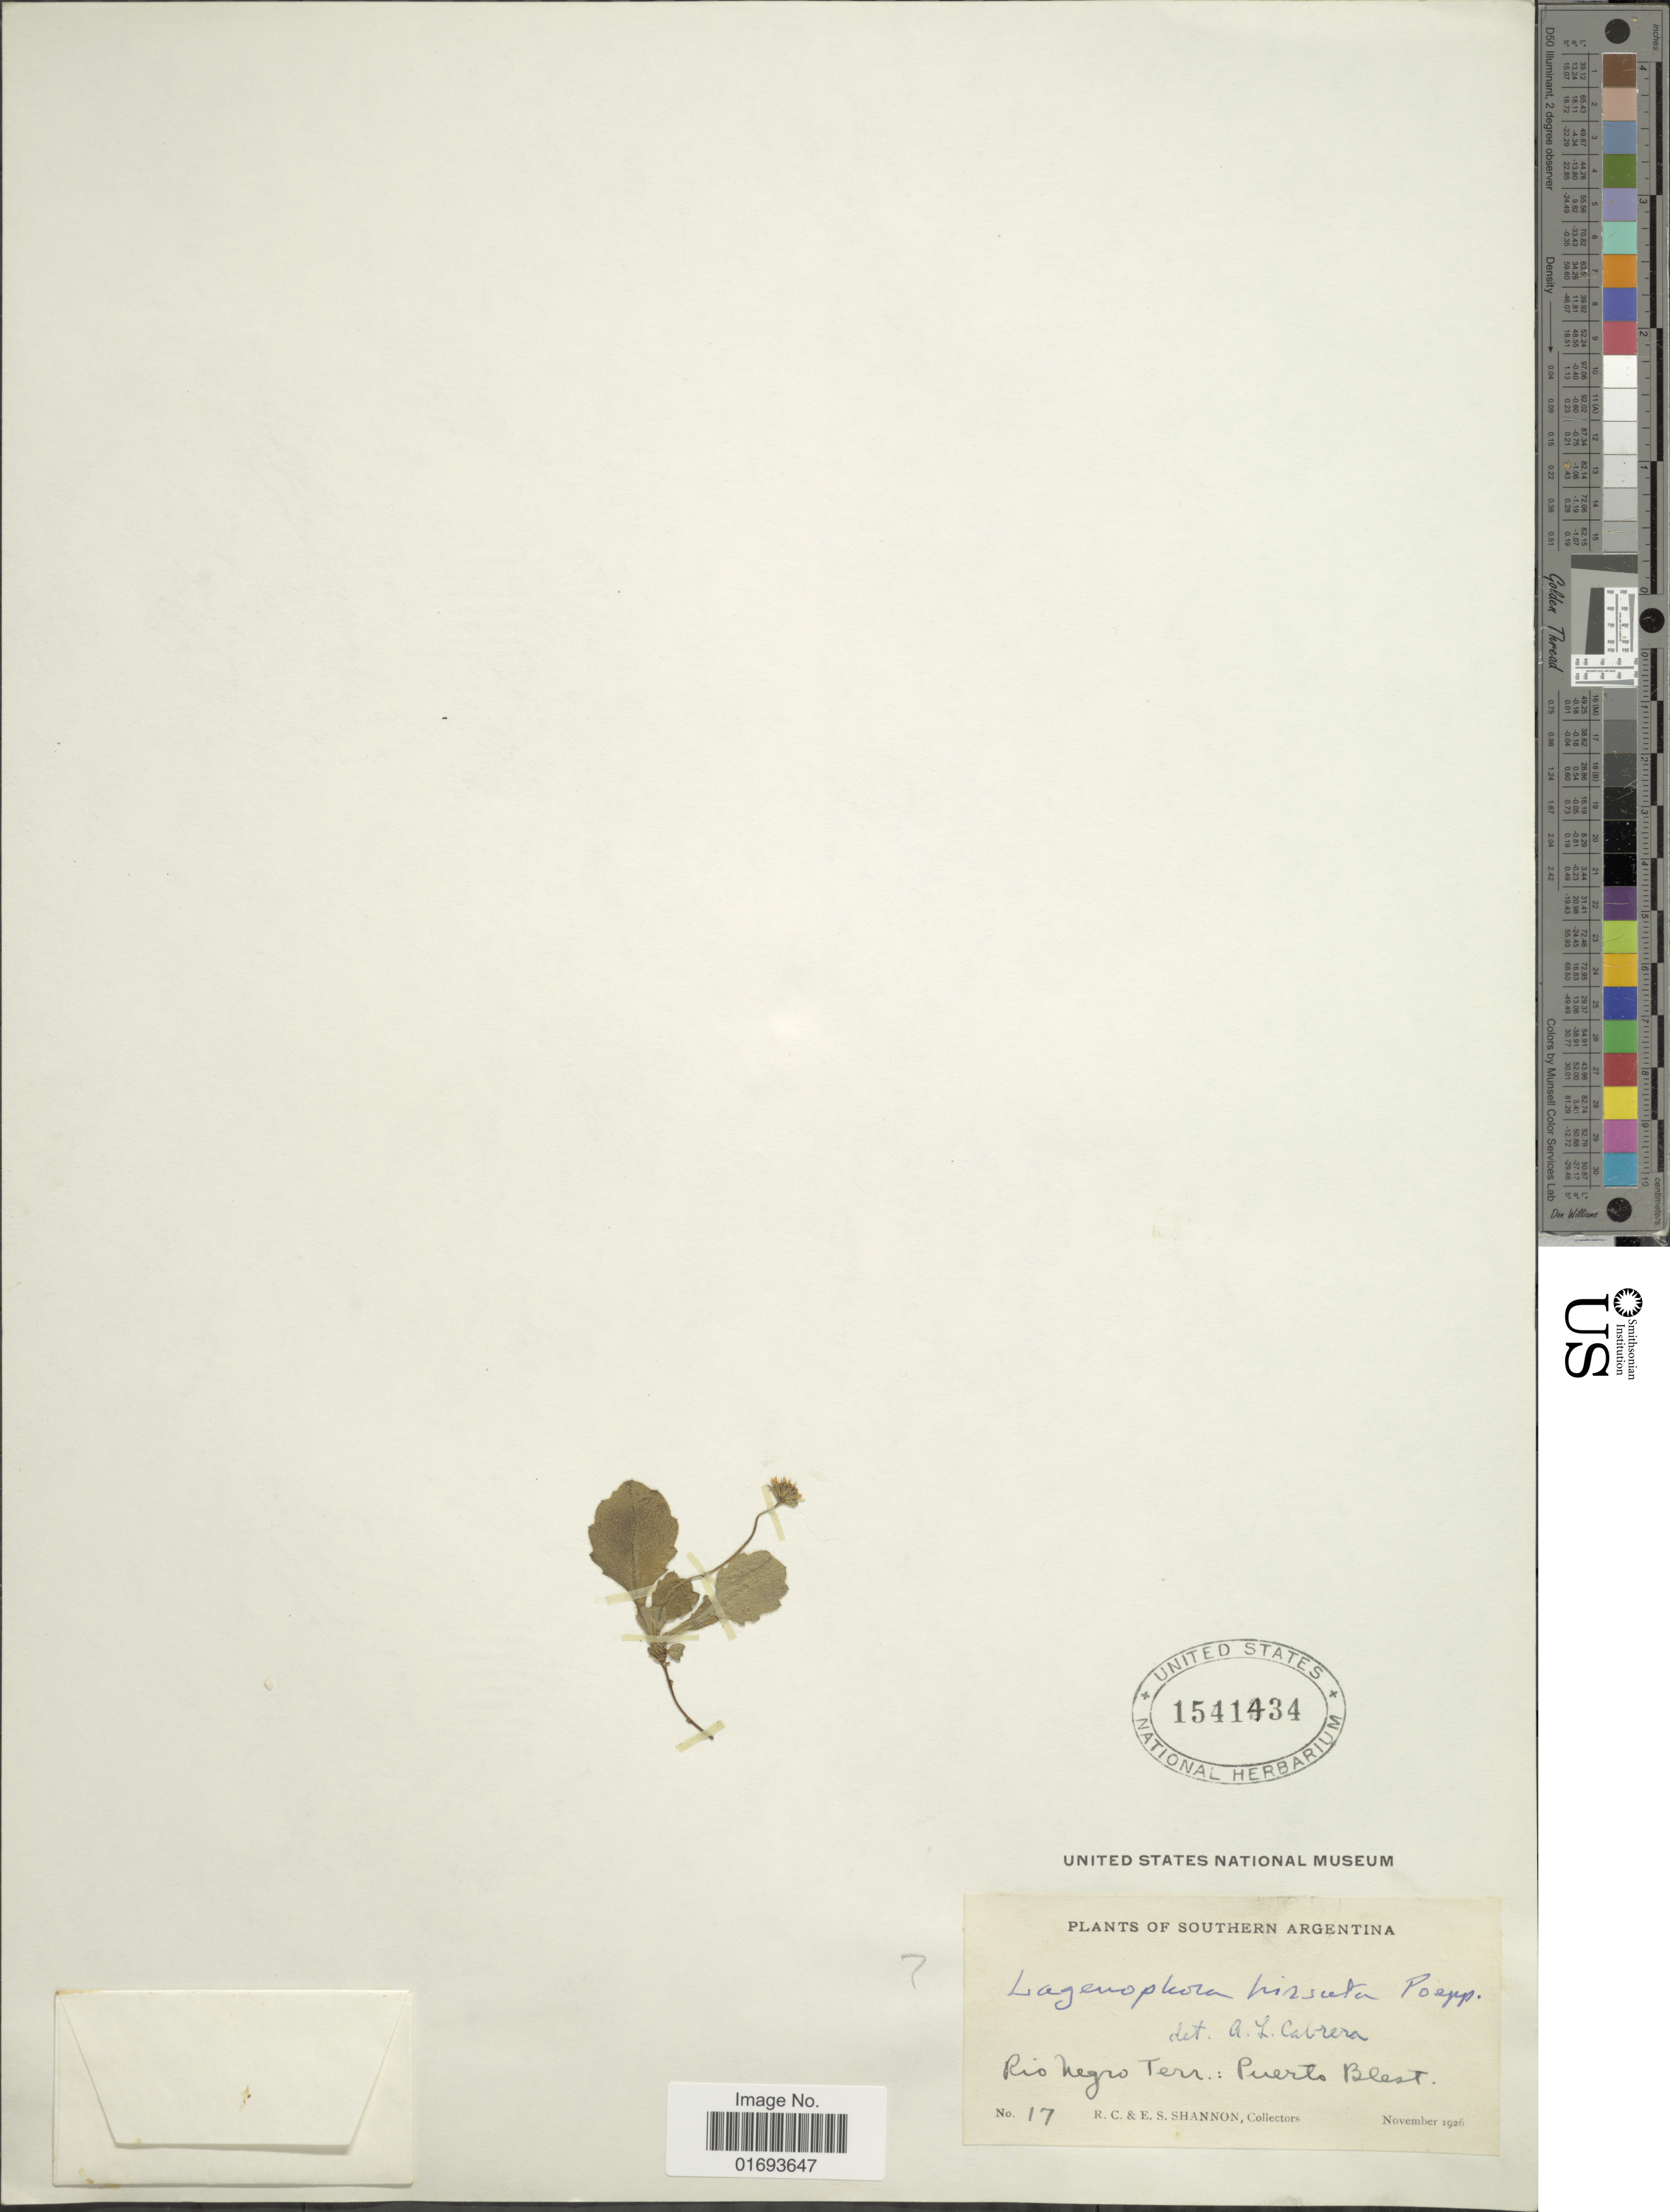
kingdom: Plantae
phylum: Tracheophyta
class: Magnoliopsida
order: Asterales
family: Asteraceae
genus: Lagenophora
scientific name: Lagenophora hirsuta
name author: Poepp. ex Less.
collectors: R. Shannon & E. Shannon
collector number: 17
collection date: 1926-11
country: Argentina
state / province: Rio Negro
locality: Southern Argentina. Rio Negro Terr.: Puerto Blest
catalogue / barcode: US 1541434